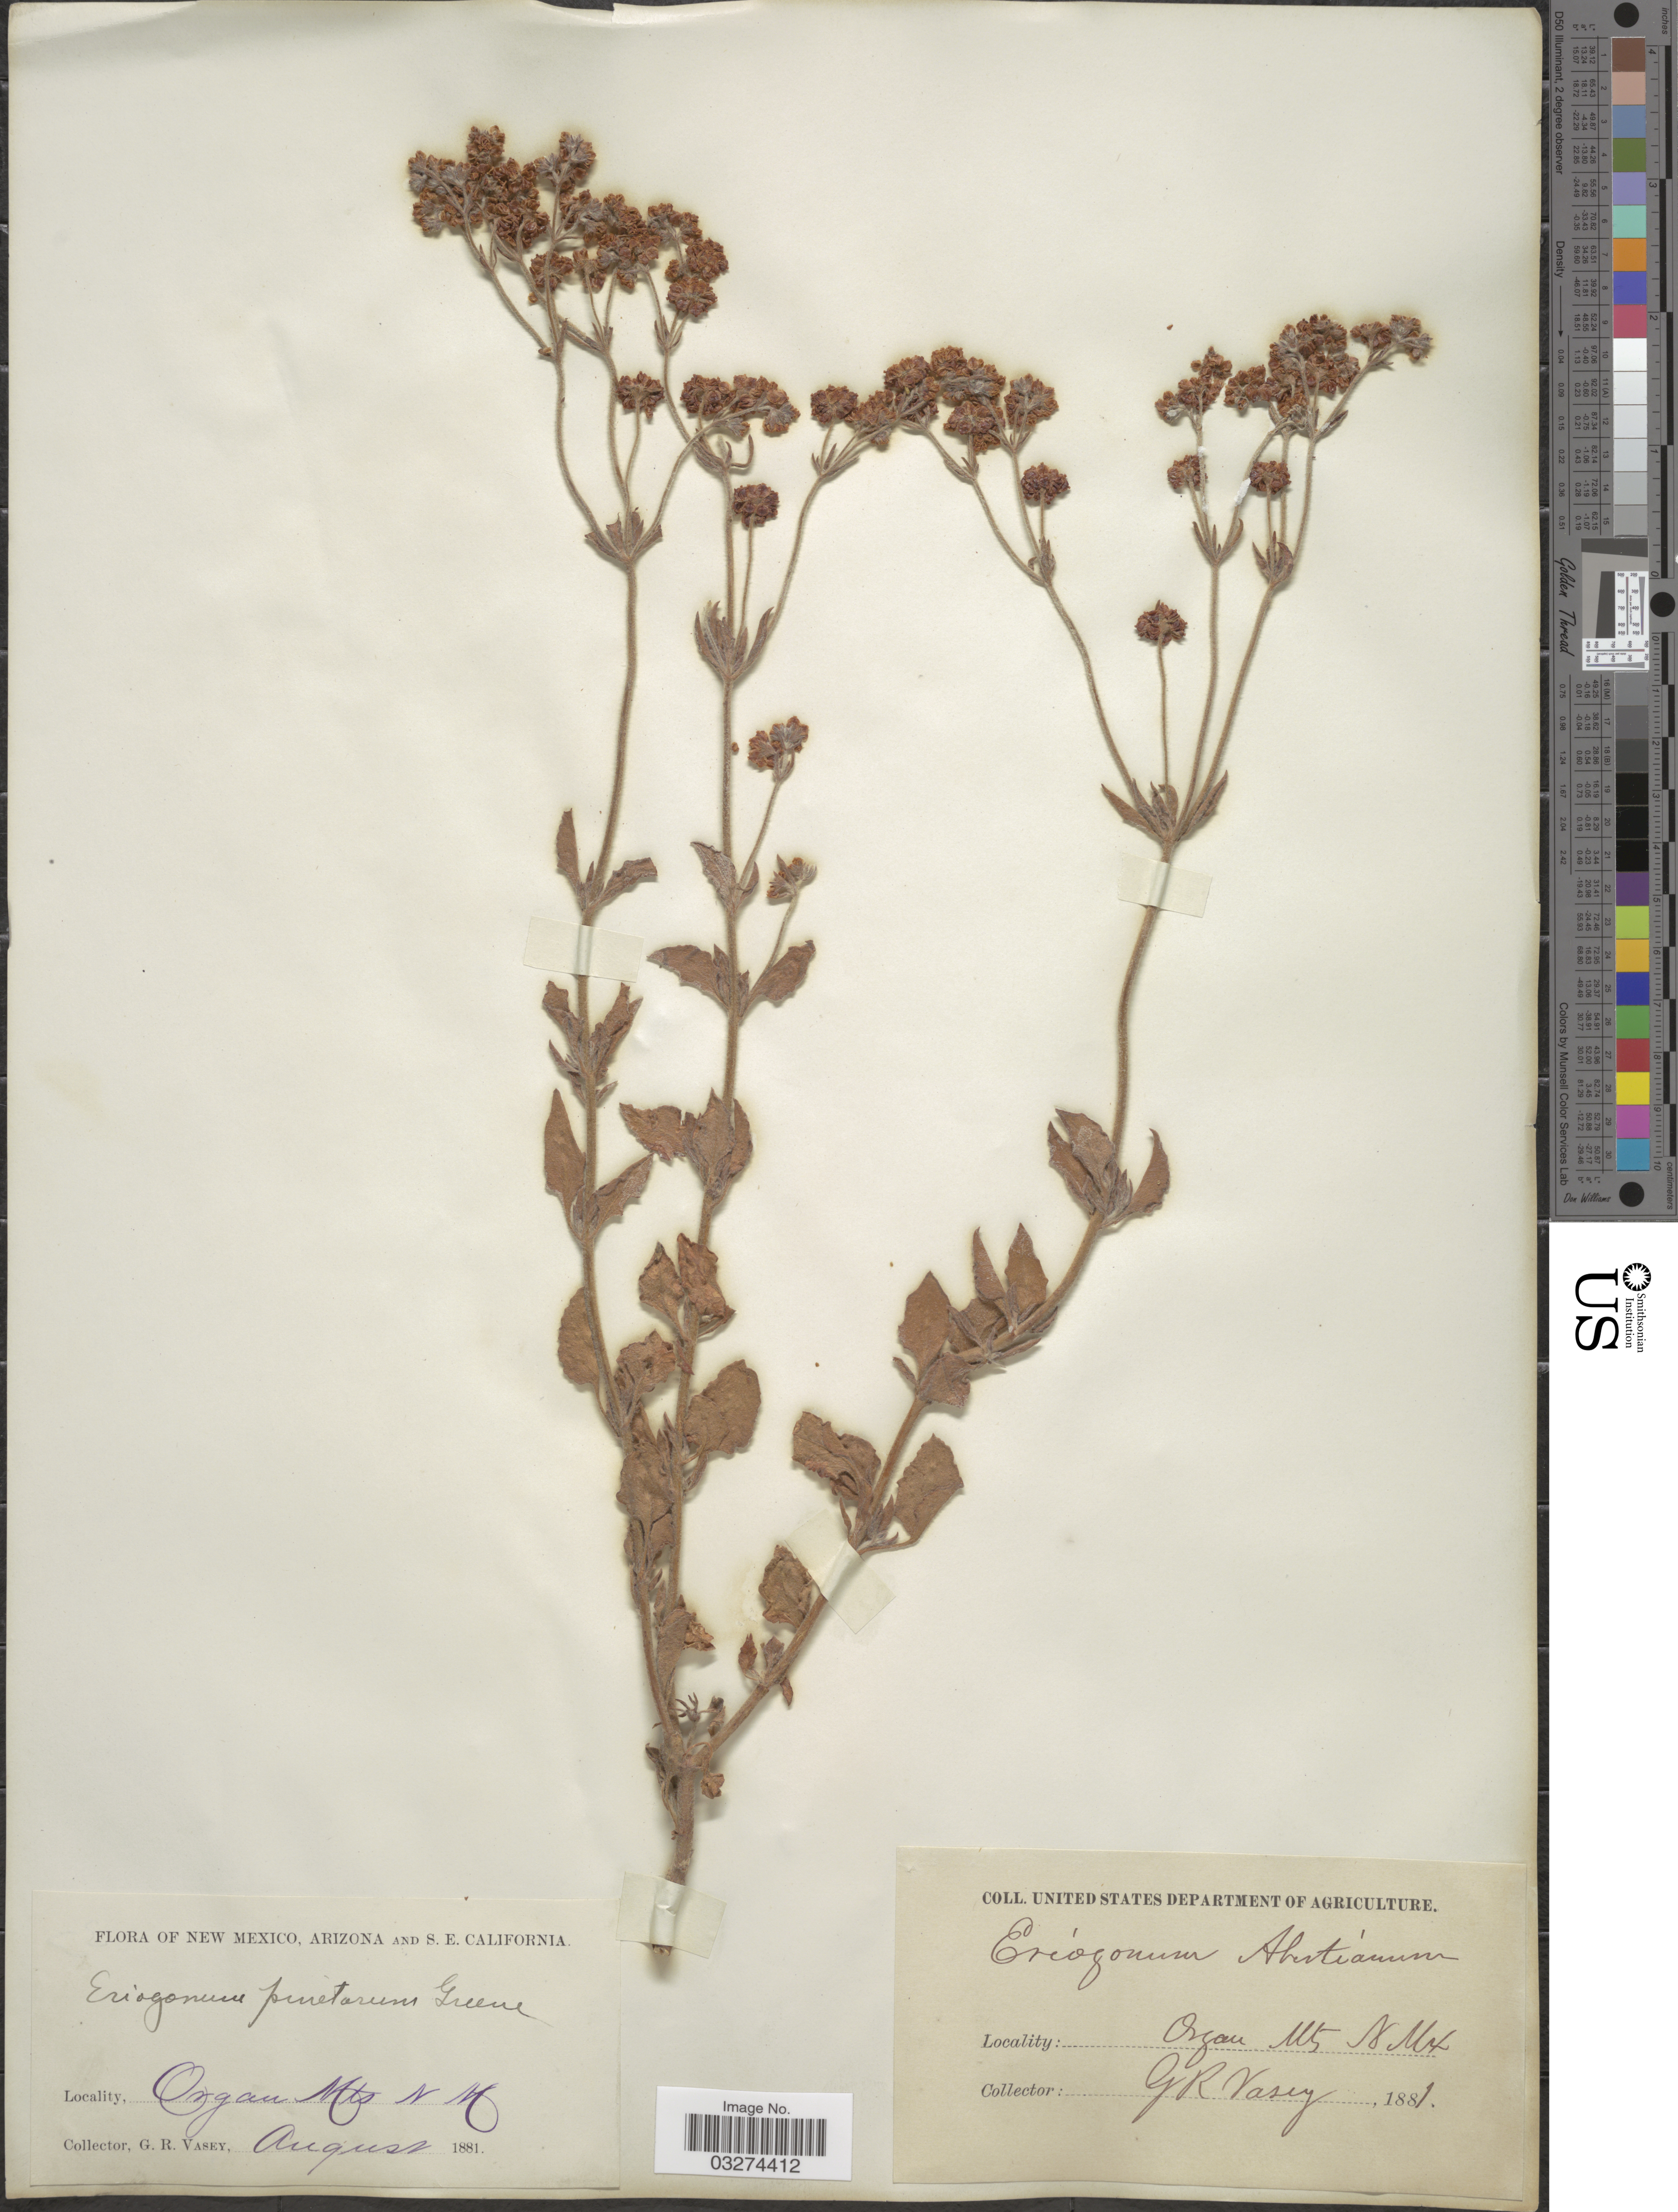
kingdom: Plantae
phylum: Tracheophyta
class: Magnoliopsida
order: Caryophyllales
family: Polygonaceae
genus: Eriogonum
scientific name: Eriogonum abertianum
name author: Torr.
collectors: G. R. Vasey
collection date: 1881-08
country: United States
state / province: New Mexico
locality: Organ Mts.